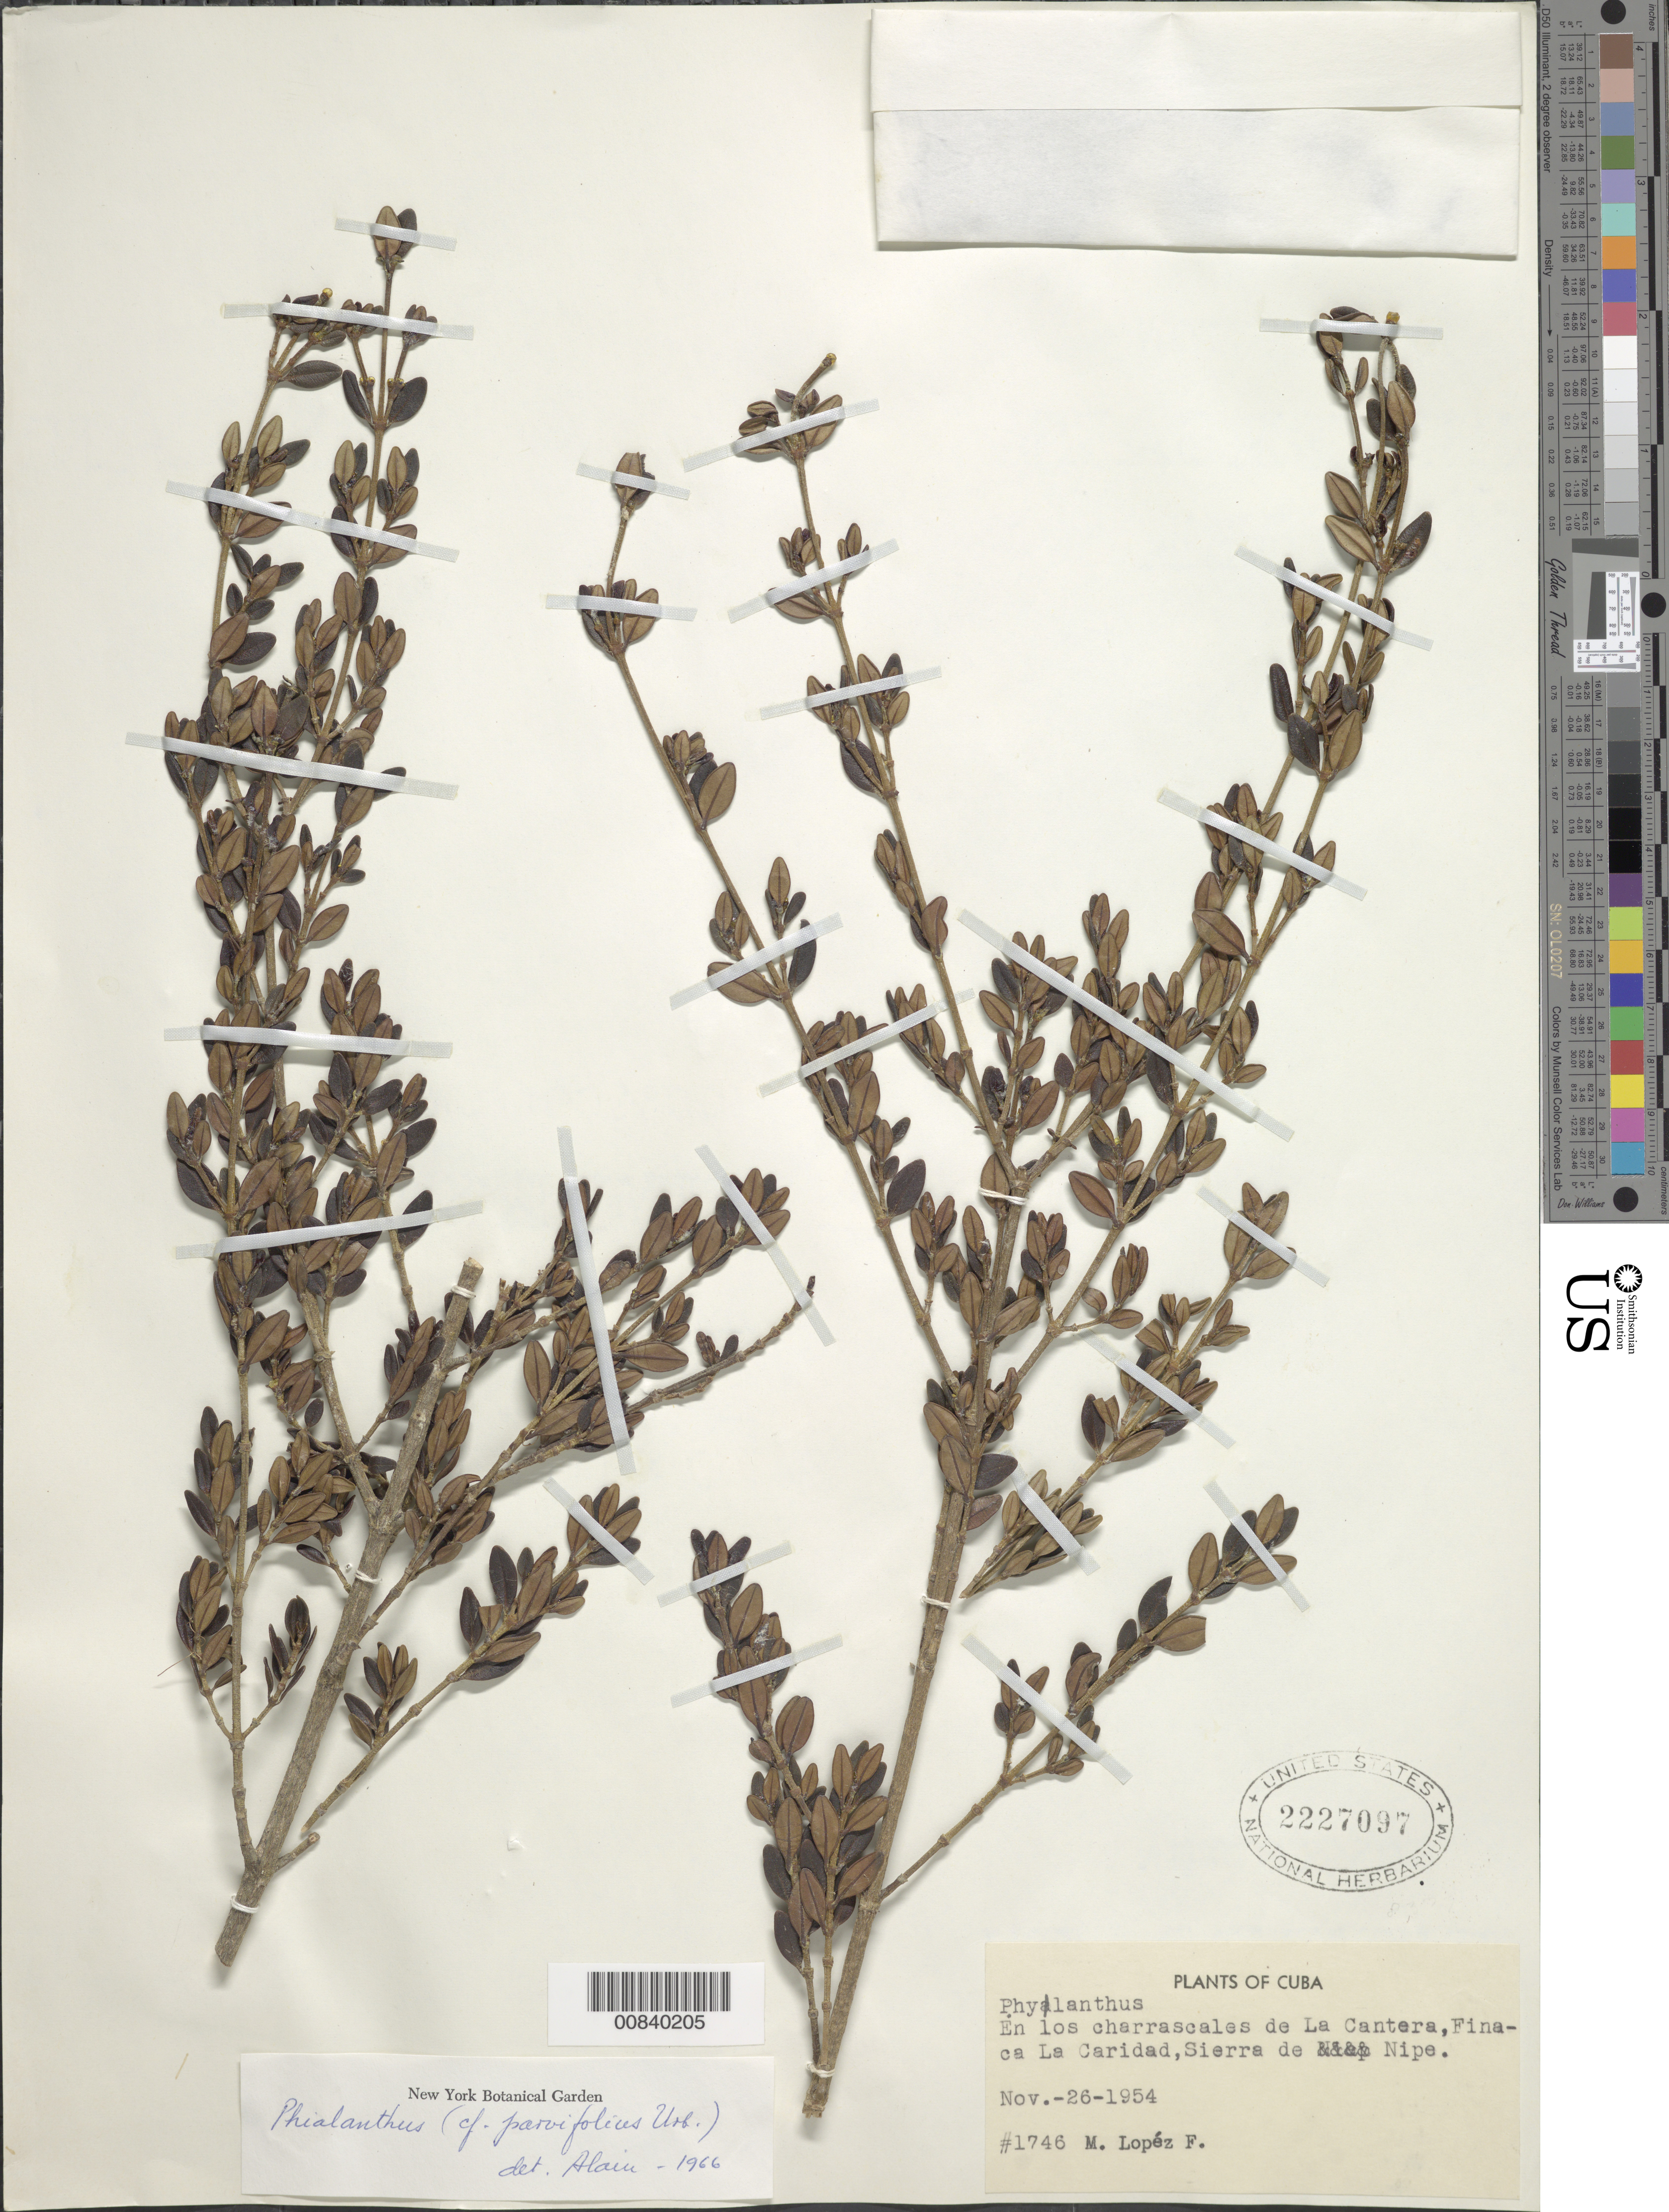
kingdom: Plantae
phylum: Tracheophyta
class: Magnoliopsida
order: Gentianales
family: Rubiaceae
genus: Phialanthus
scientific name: Phialanthus parvifolius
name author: Urb.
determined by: Liogier, Alain H.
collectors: M. López Figueiras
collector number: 1746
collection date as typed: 26 Nov 1954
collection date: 1954-11-26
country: Cuba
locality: La Cantera, Finaca La Caridad, Sierra de Nipe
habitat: En los charrascales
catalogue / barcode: US 2227097